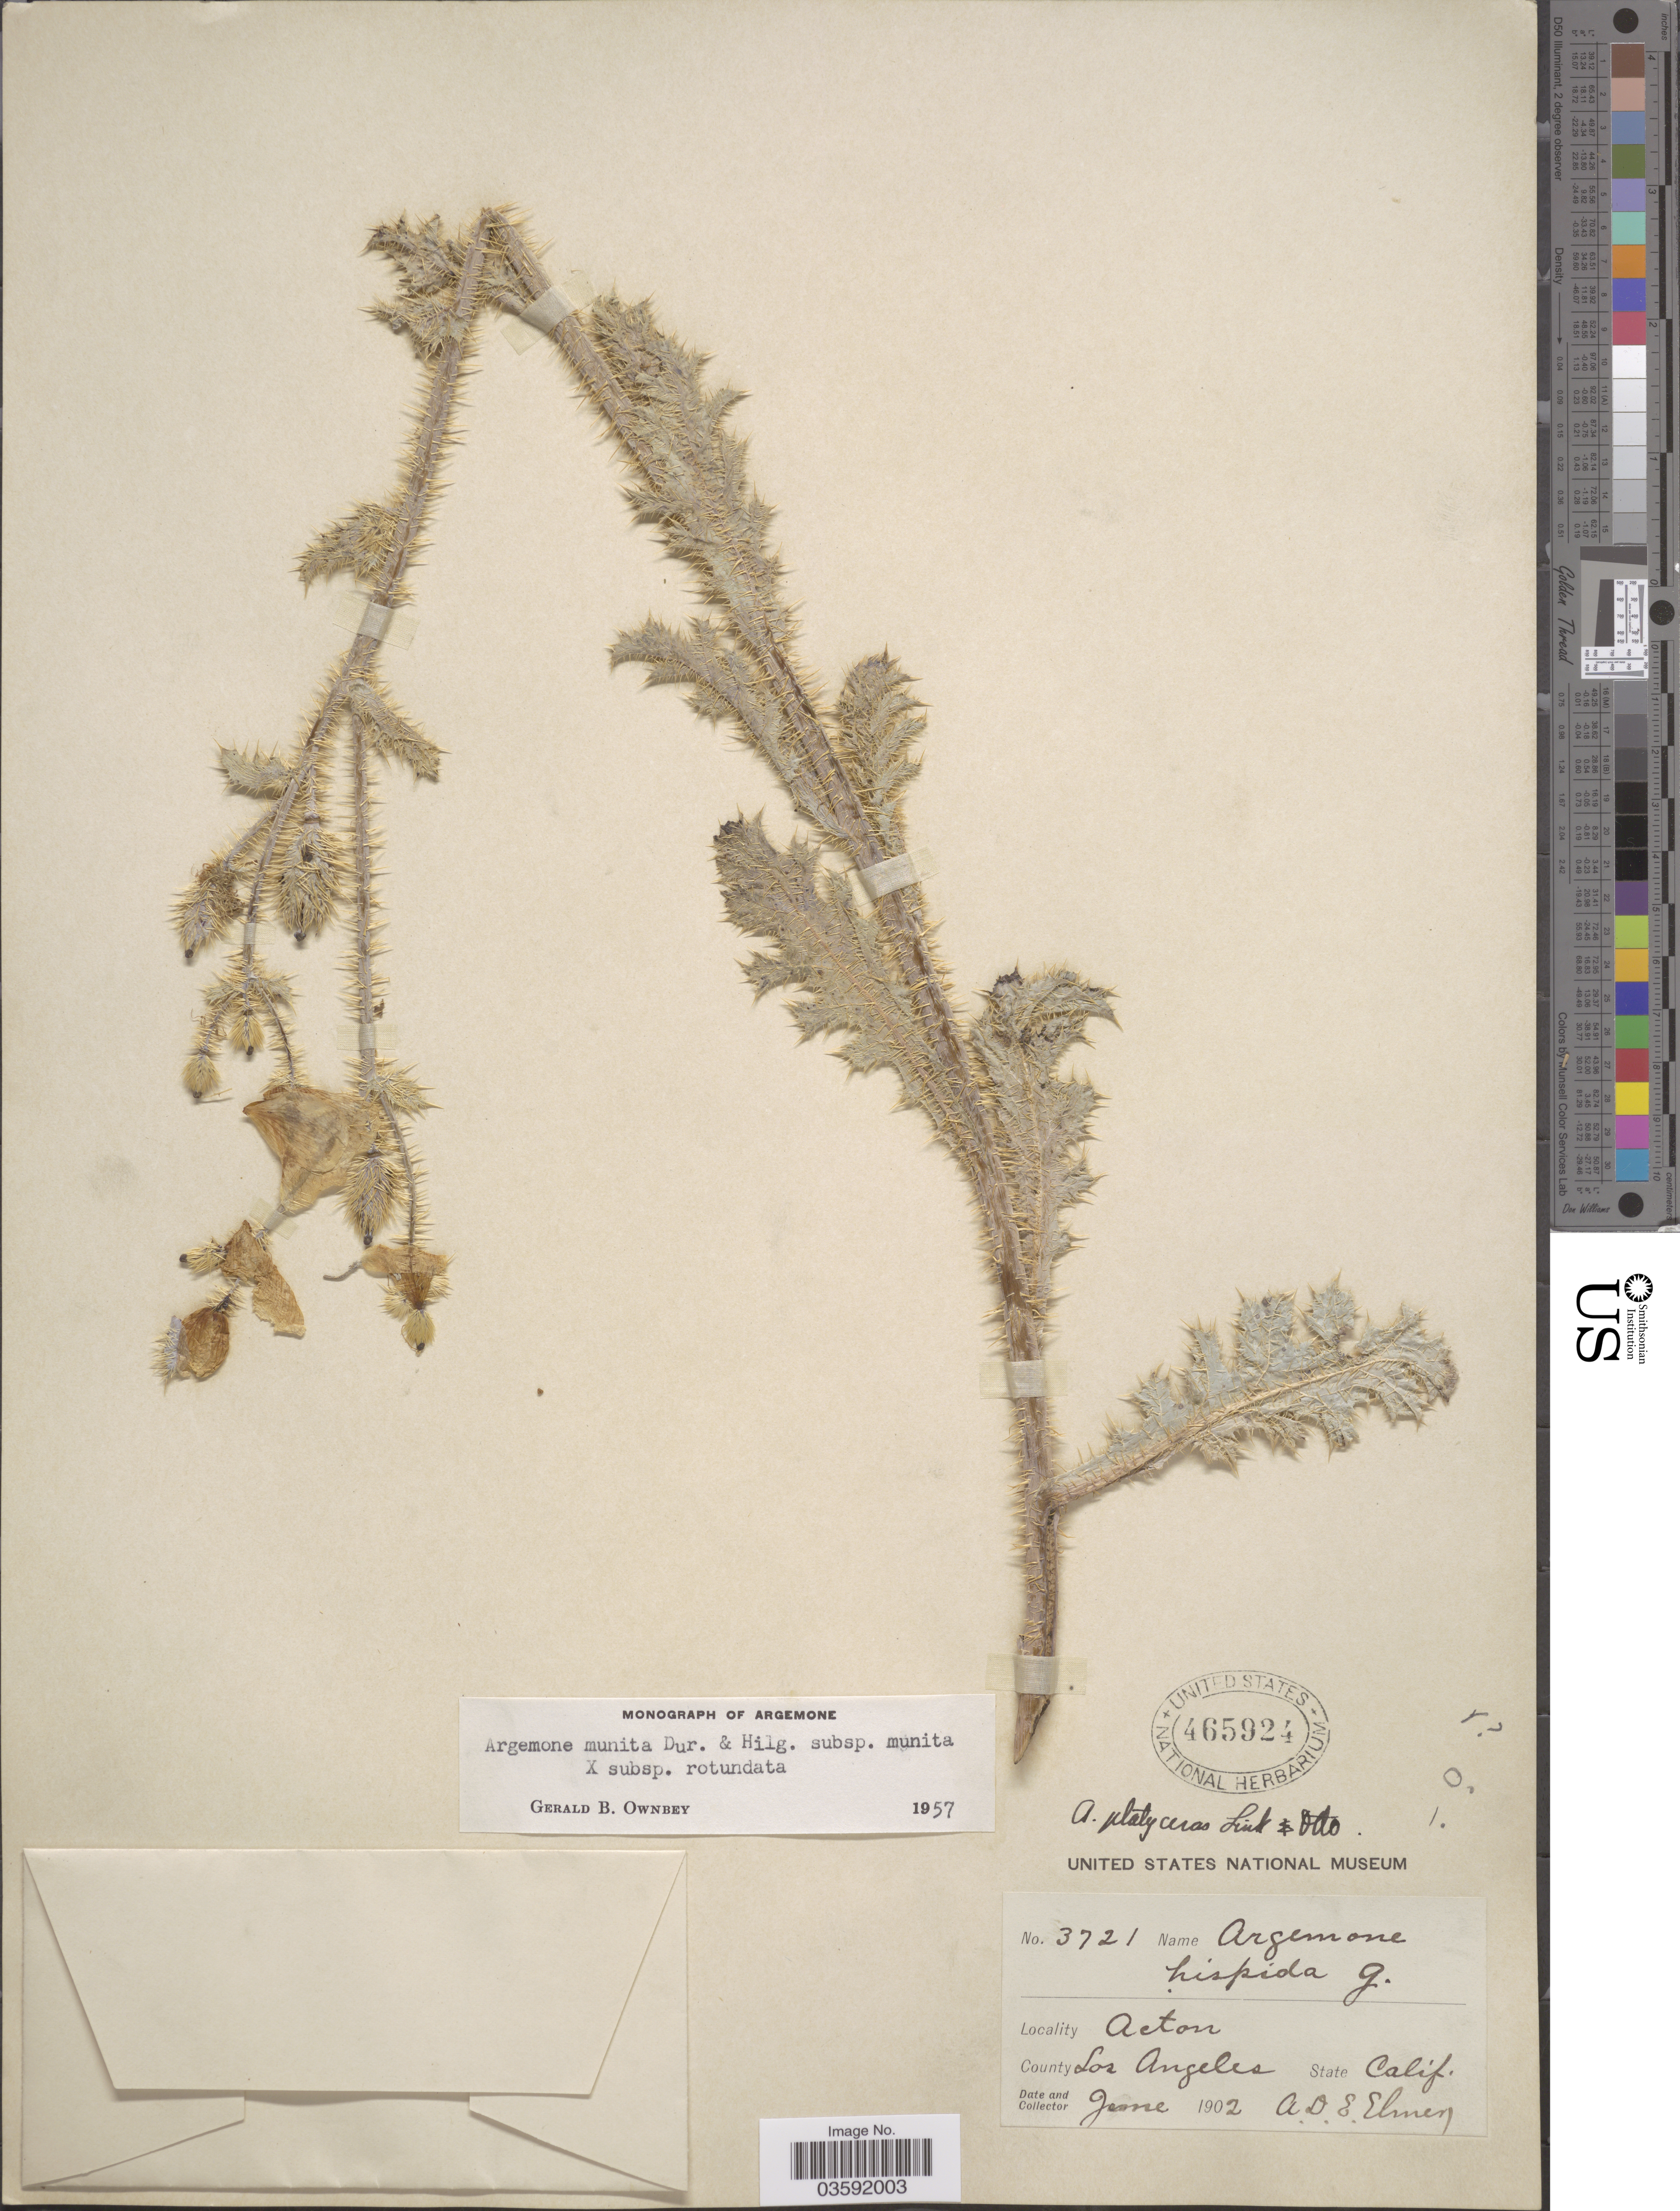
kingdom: Plantae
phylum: Tracheophyta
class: Magnoliopsida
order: Ranunculales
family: Papaveraceae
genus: Argemone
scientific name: Argemone munita Durand & Hilg. subsp. munita x A. munita subsp. rotundata (Rydb.) G.B. Ownbey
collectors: A. D. E. Elmer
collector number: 3721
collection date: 1902-06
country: United States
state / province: California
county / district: Los Angeles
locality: Acton. County Los Angeles.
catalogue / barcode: US 465924